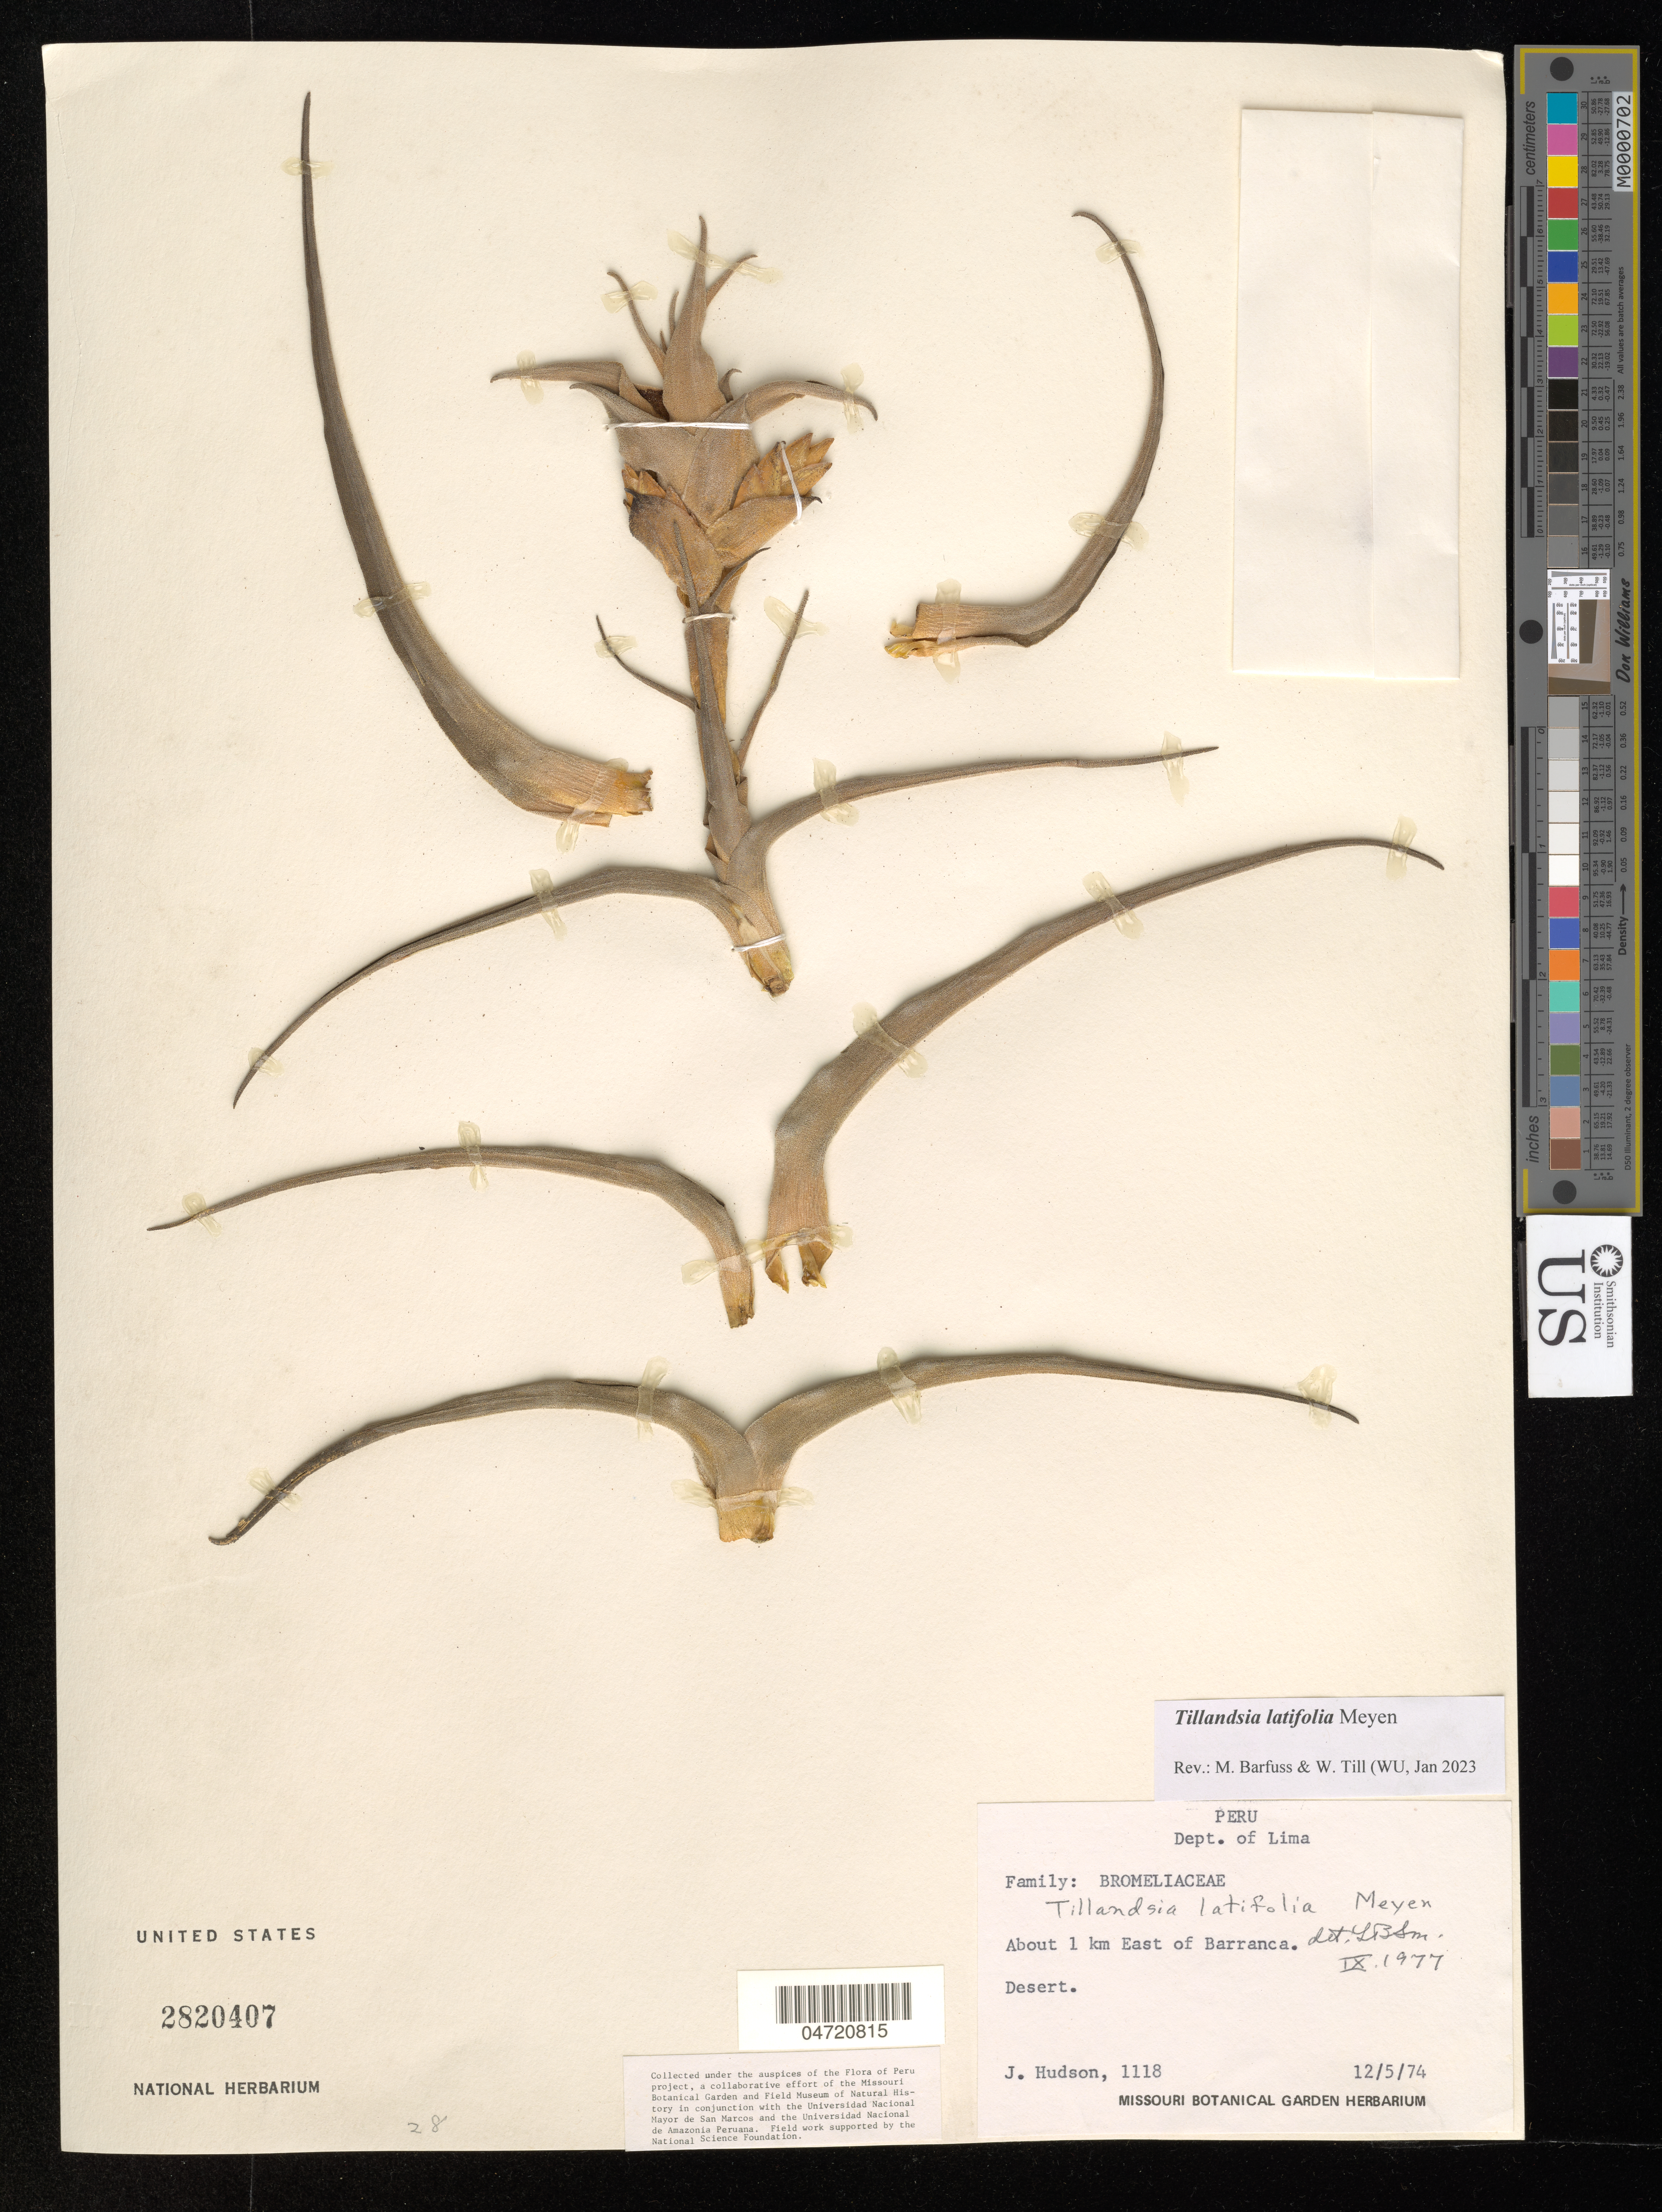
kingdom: Plantae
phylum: Tracheophyta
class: Liliopsida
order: Poales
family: Bromeliaceae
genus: Tillandsia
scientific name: Tillandsia latifolia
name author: Meyen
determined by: Barfuss, Michael H.; Till, W.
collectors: J. Hudson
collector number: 1118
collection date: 1974-05-12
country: Peru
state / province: Lima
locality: About 1 km East of Barranca.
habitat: Desert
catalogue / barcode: US 2820407